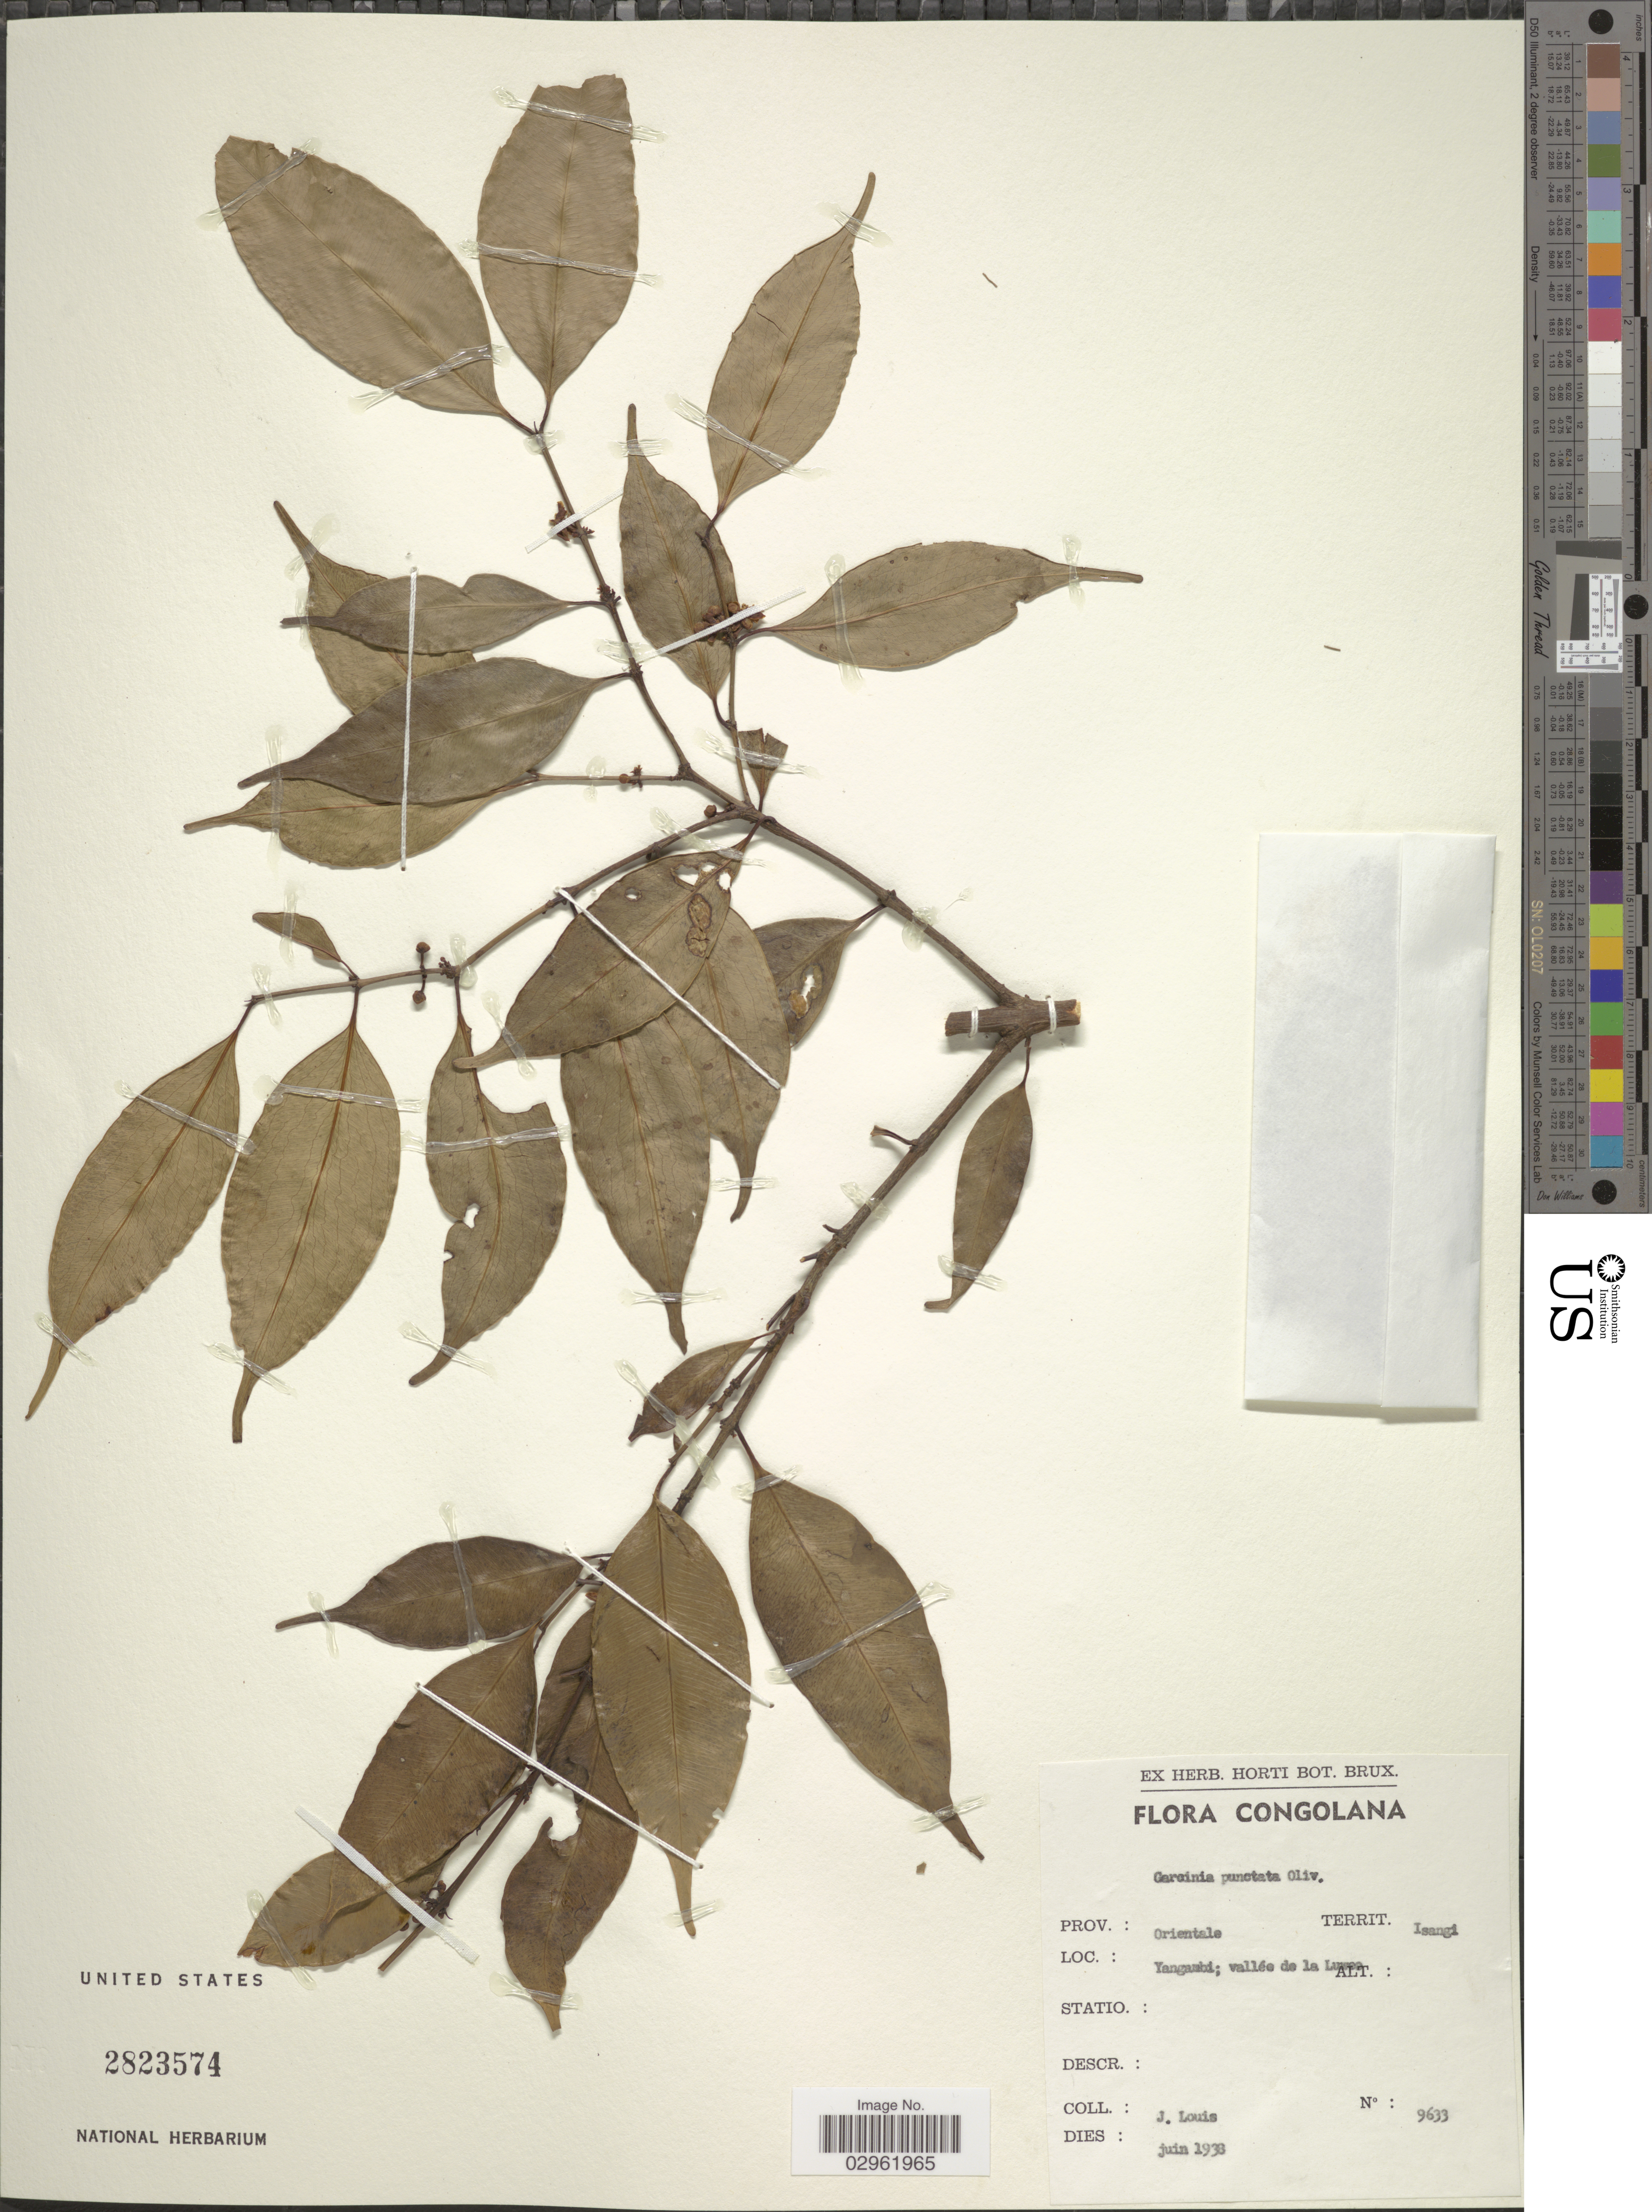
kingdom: Plantae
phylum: Tracheophyta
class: Magnoliopsida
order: Malpighiales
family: Clusiaceae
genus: Garcinia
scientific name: Garcinia punctata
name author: Oliv.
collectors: J. Louis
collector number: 9633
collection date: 1938-06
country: Congo, Democratic Republic of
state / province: Tshopo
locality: Territ. Isangi, Yangambi; vallée de la Luwea.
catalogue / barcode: US 2823574